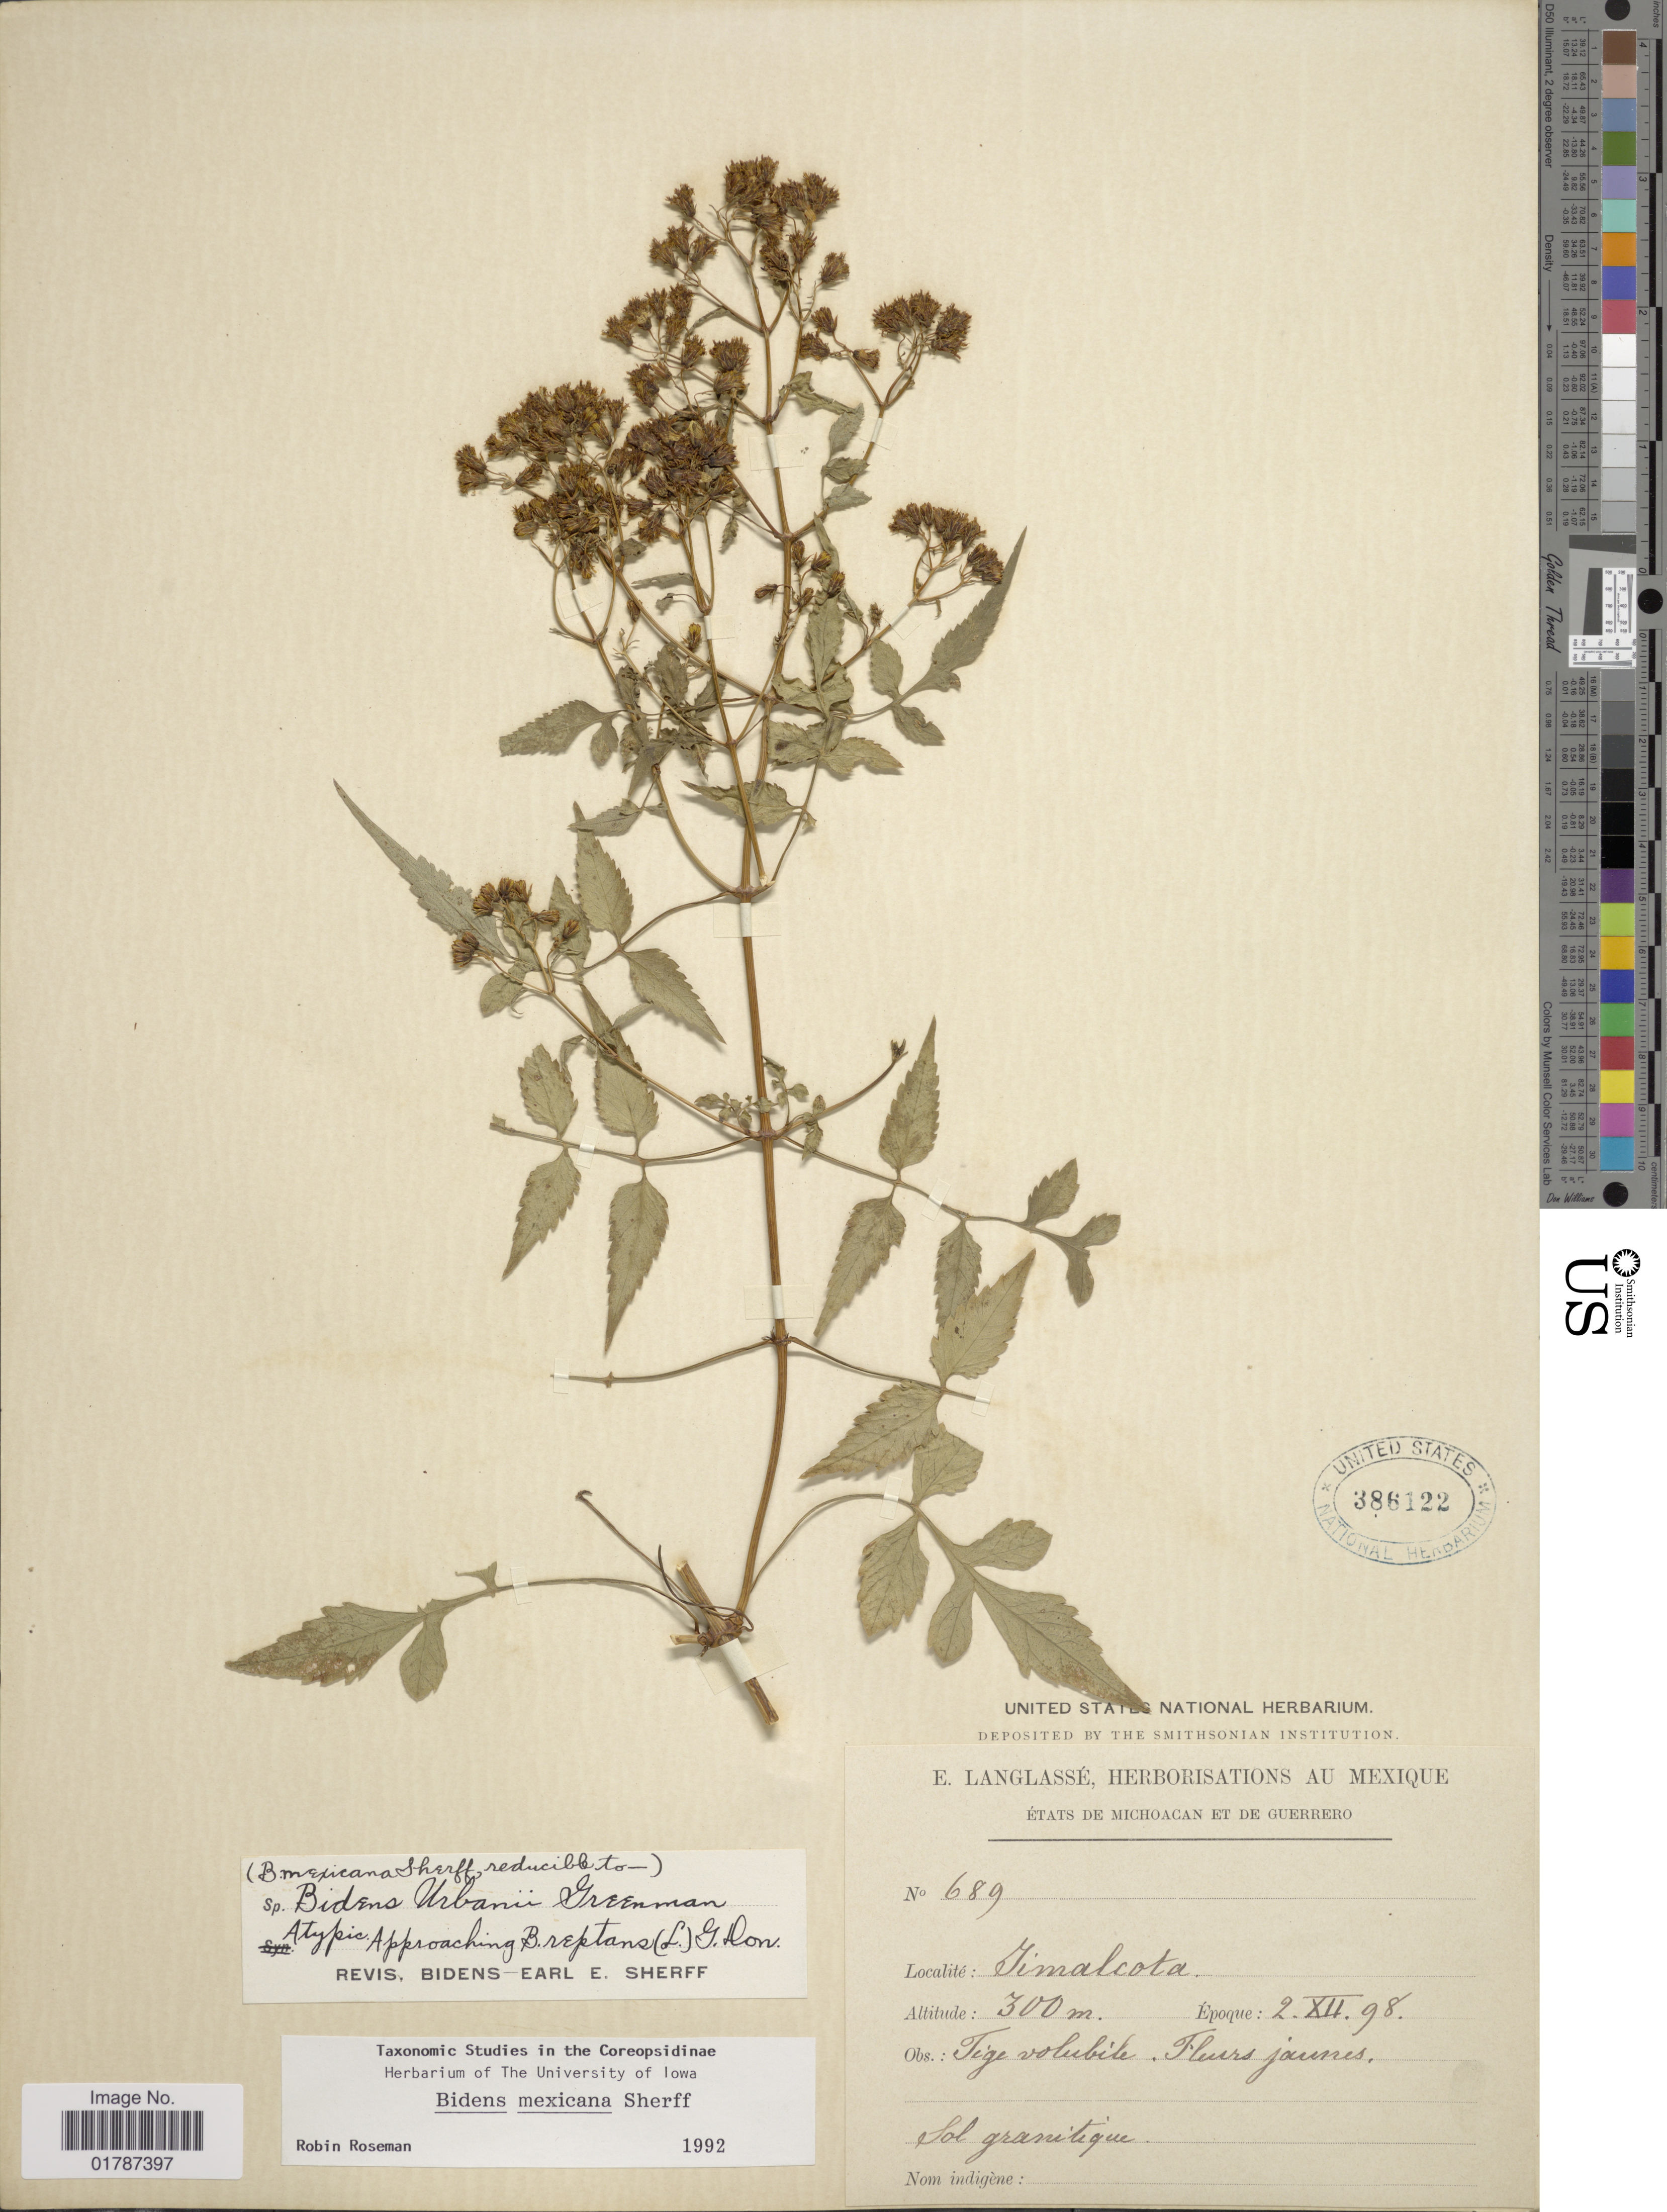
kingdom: Plantae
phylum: Tracheophyta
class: Magnoliopsida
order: Asterales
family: Asteraceae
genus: Bidens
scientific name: Bidens mexicana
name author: Sherff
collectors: E. Langlassé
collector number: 689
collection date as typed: Transcribed d/m/y: 2/12/98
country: Mexico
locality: Etats de Michoacan et de Guerrero, Timalcota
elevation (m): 300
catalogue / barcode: US 386122